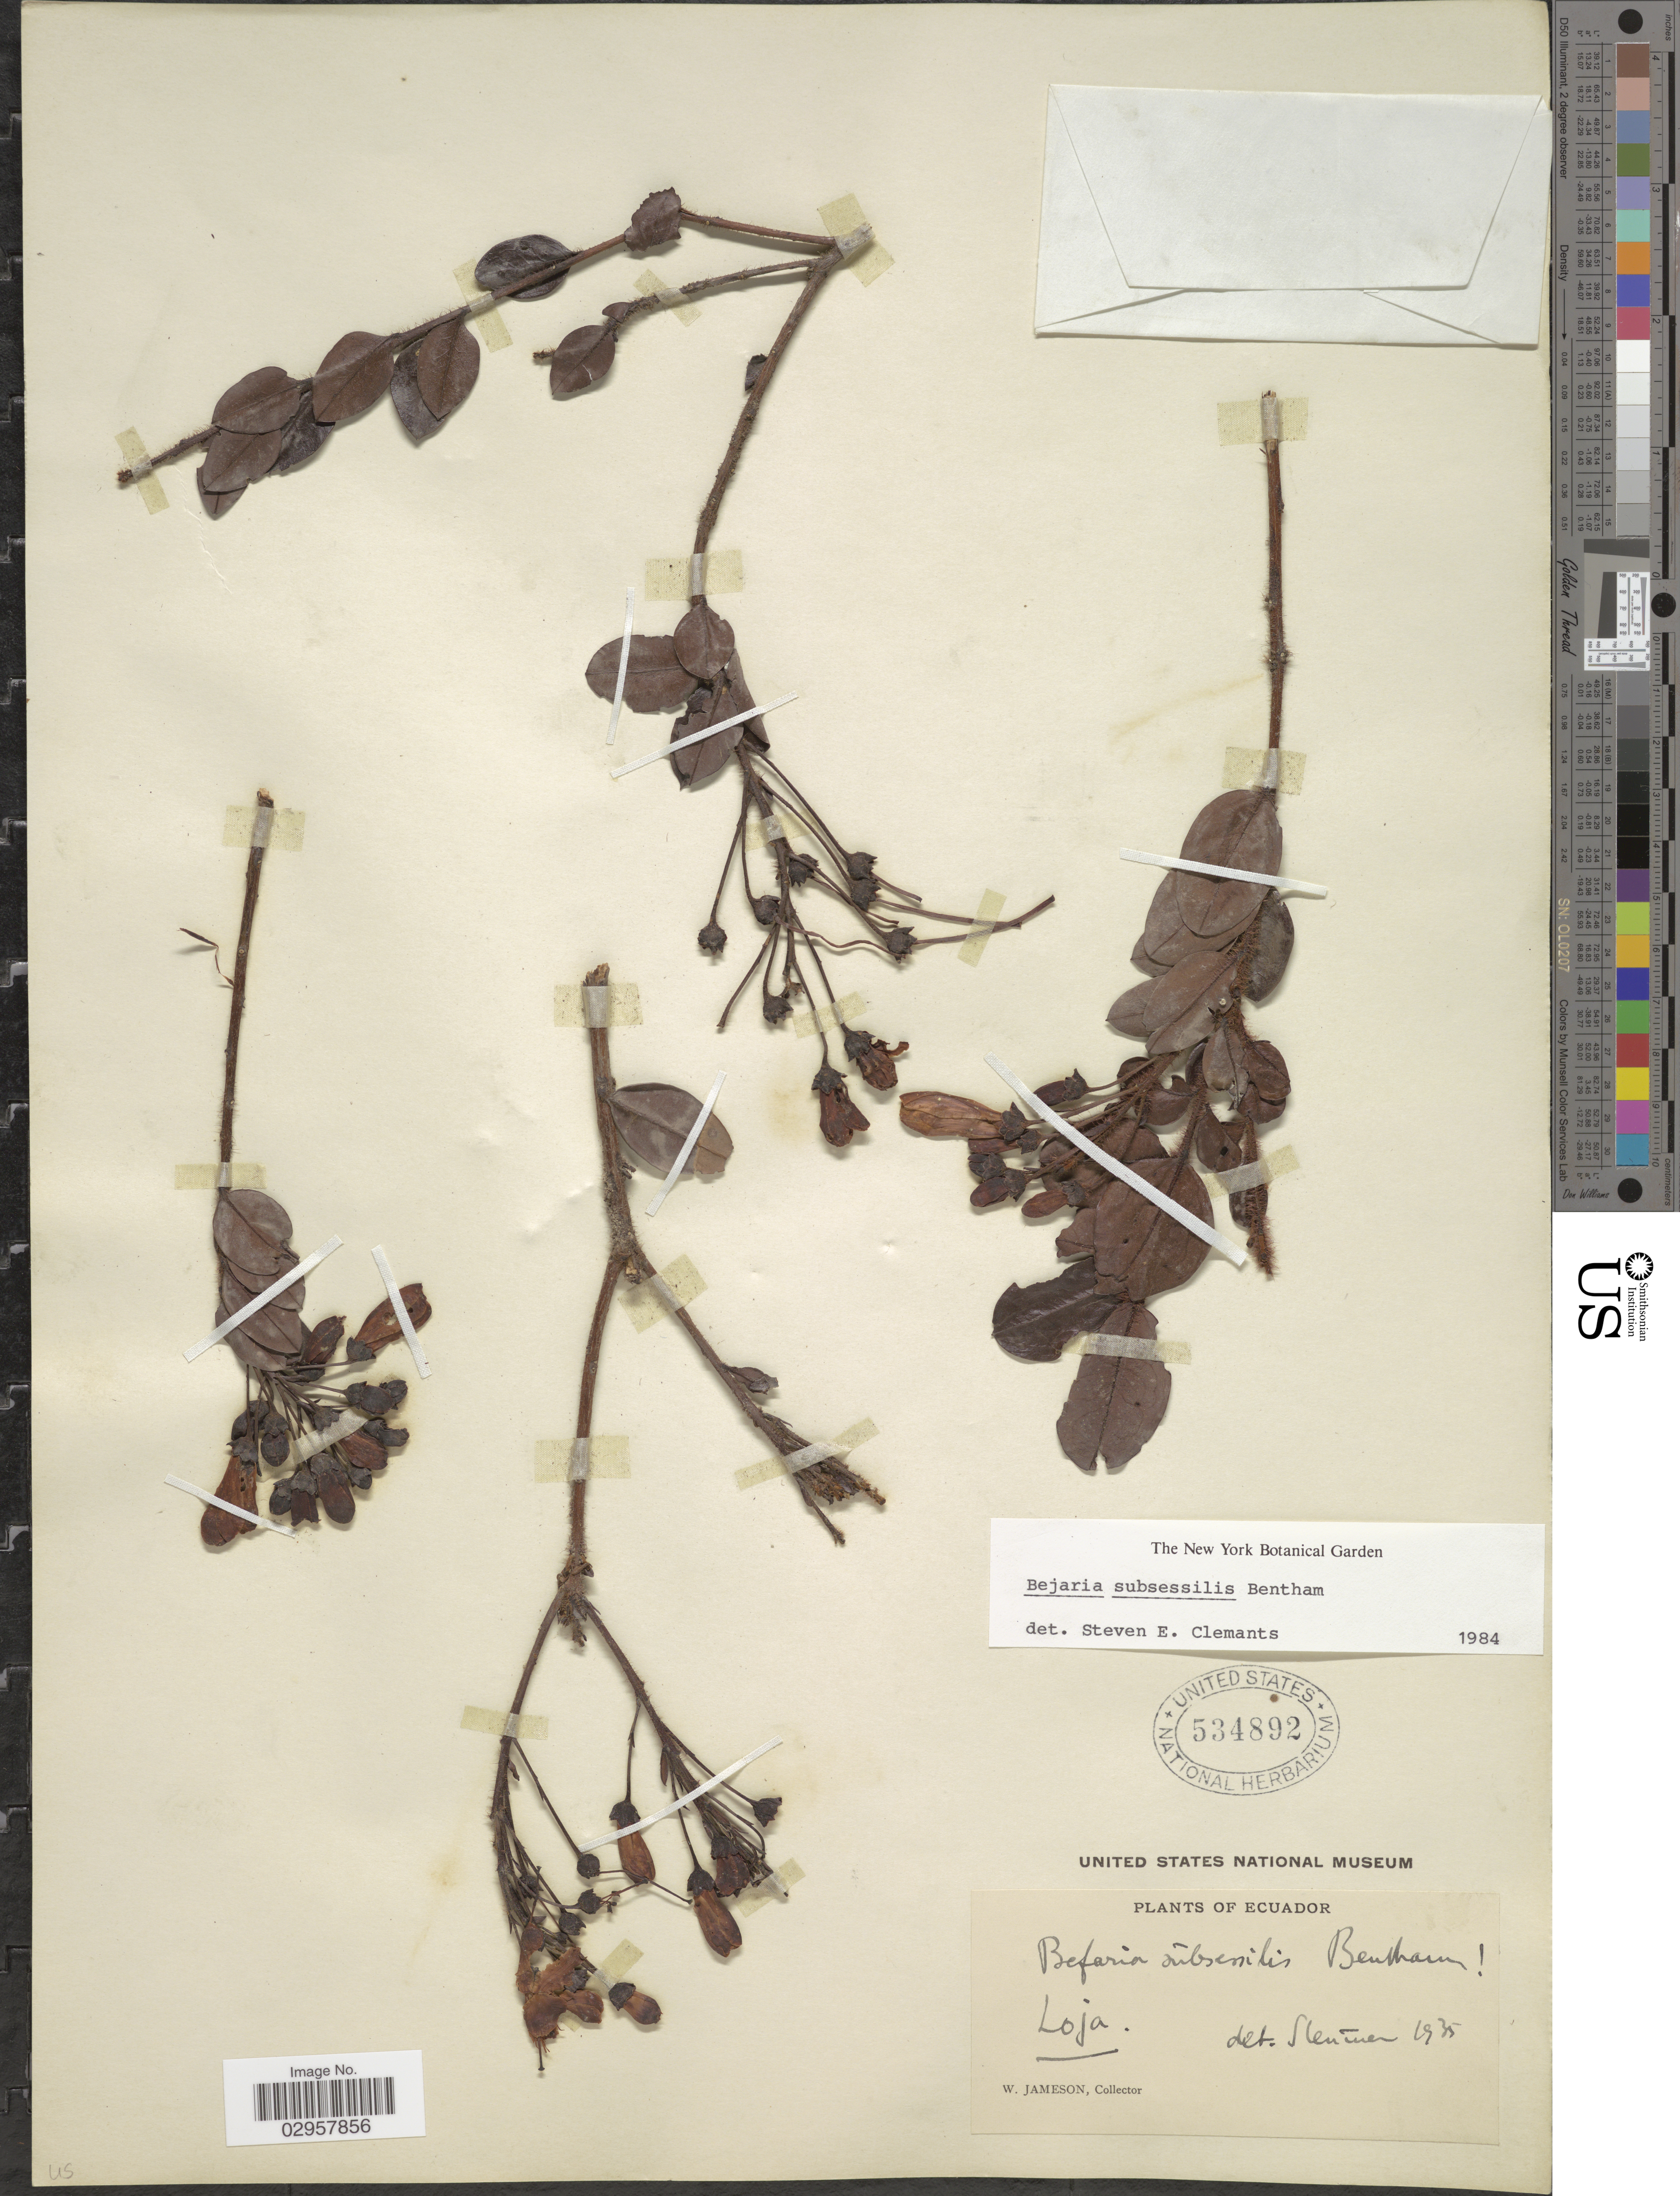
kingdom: Plantae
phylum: Tracheophyta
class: Magnoliopsida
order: Ericales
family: Ericaceae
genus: Bejaria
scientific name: Bejaria subsessilis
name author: Benth.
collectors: W. Jameson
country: Ecuador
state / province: Loja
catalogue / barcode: US 534892